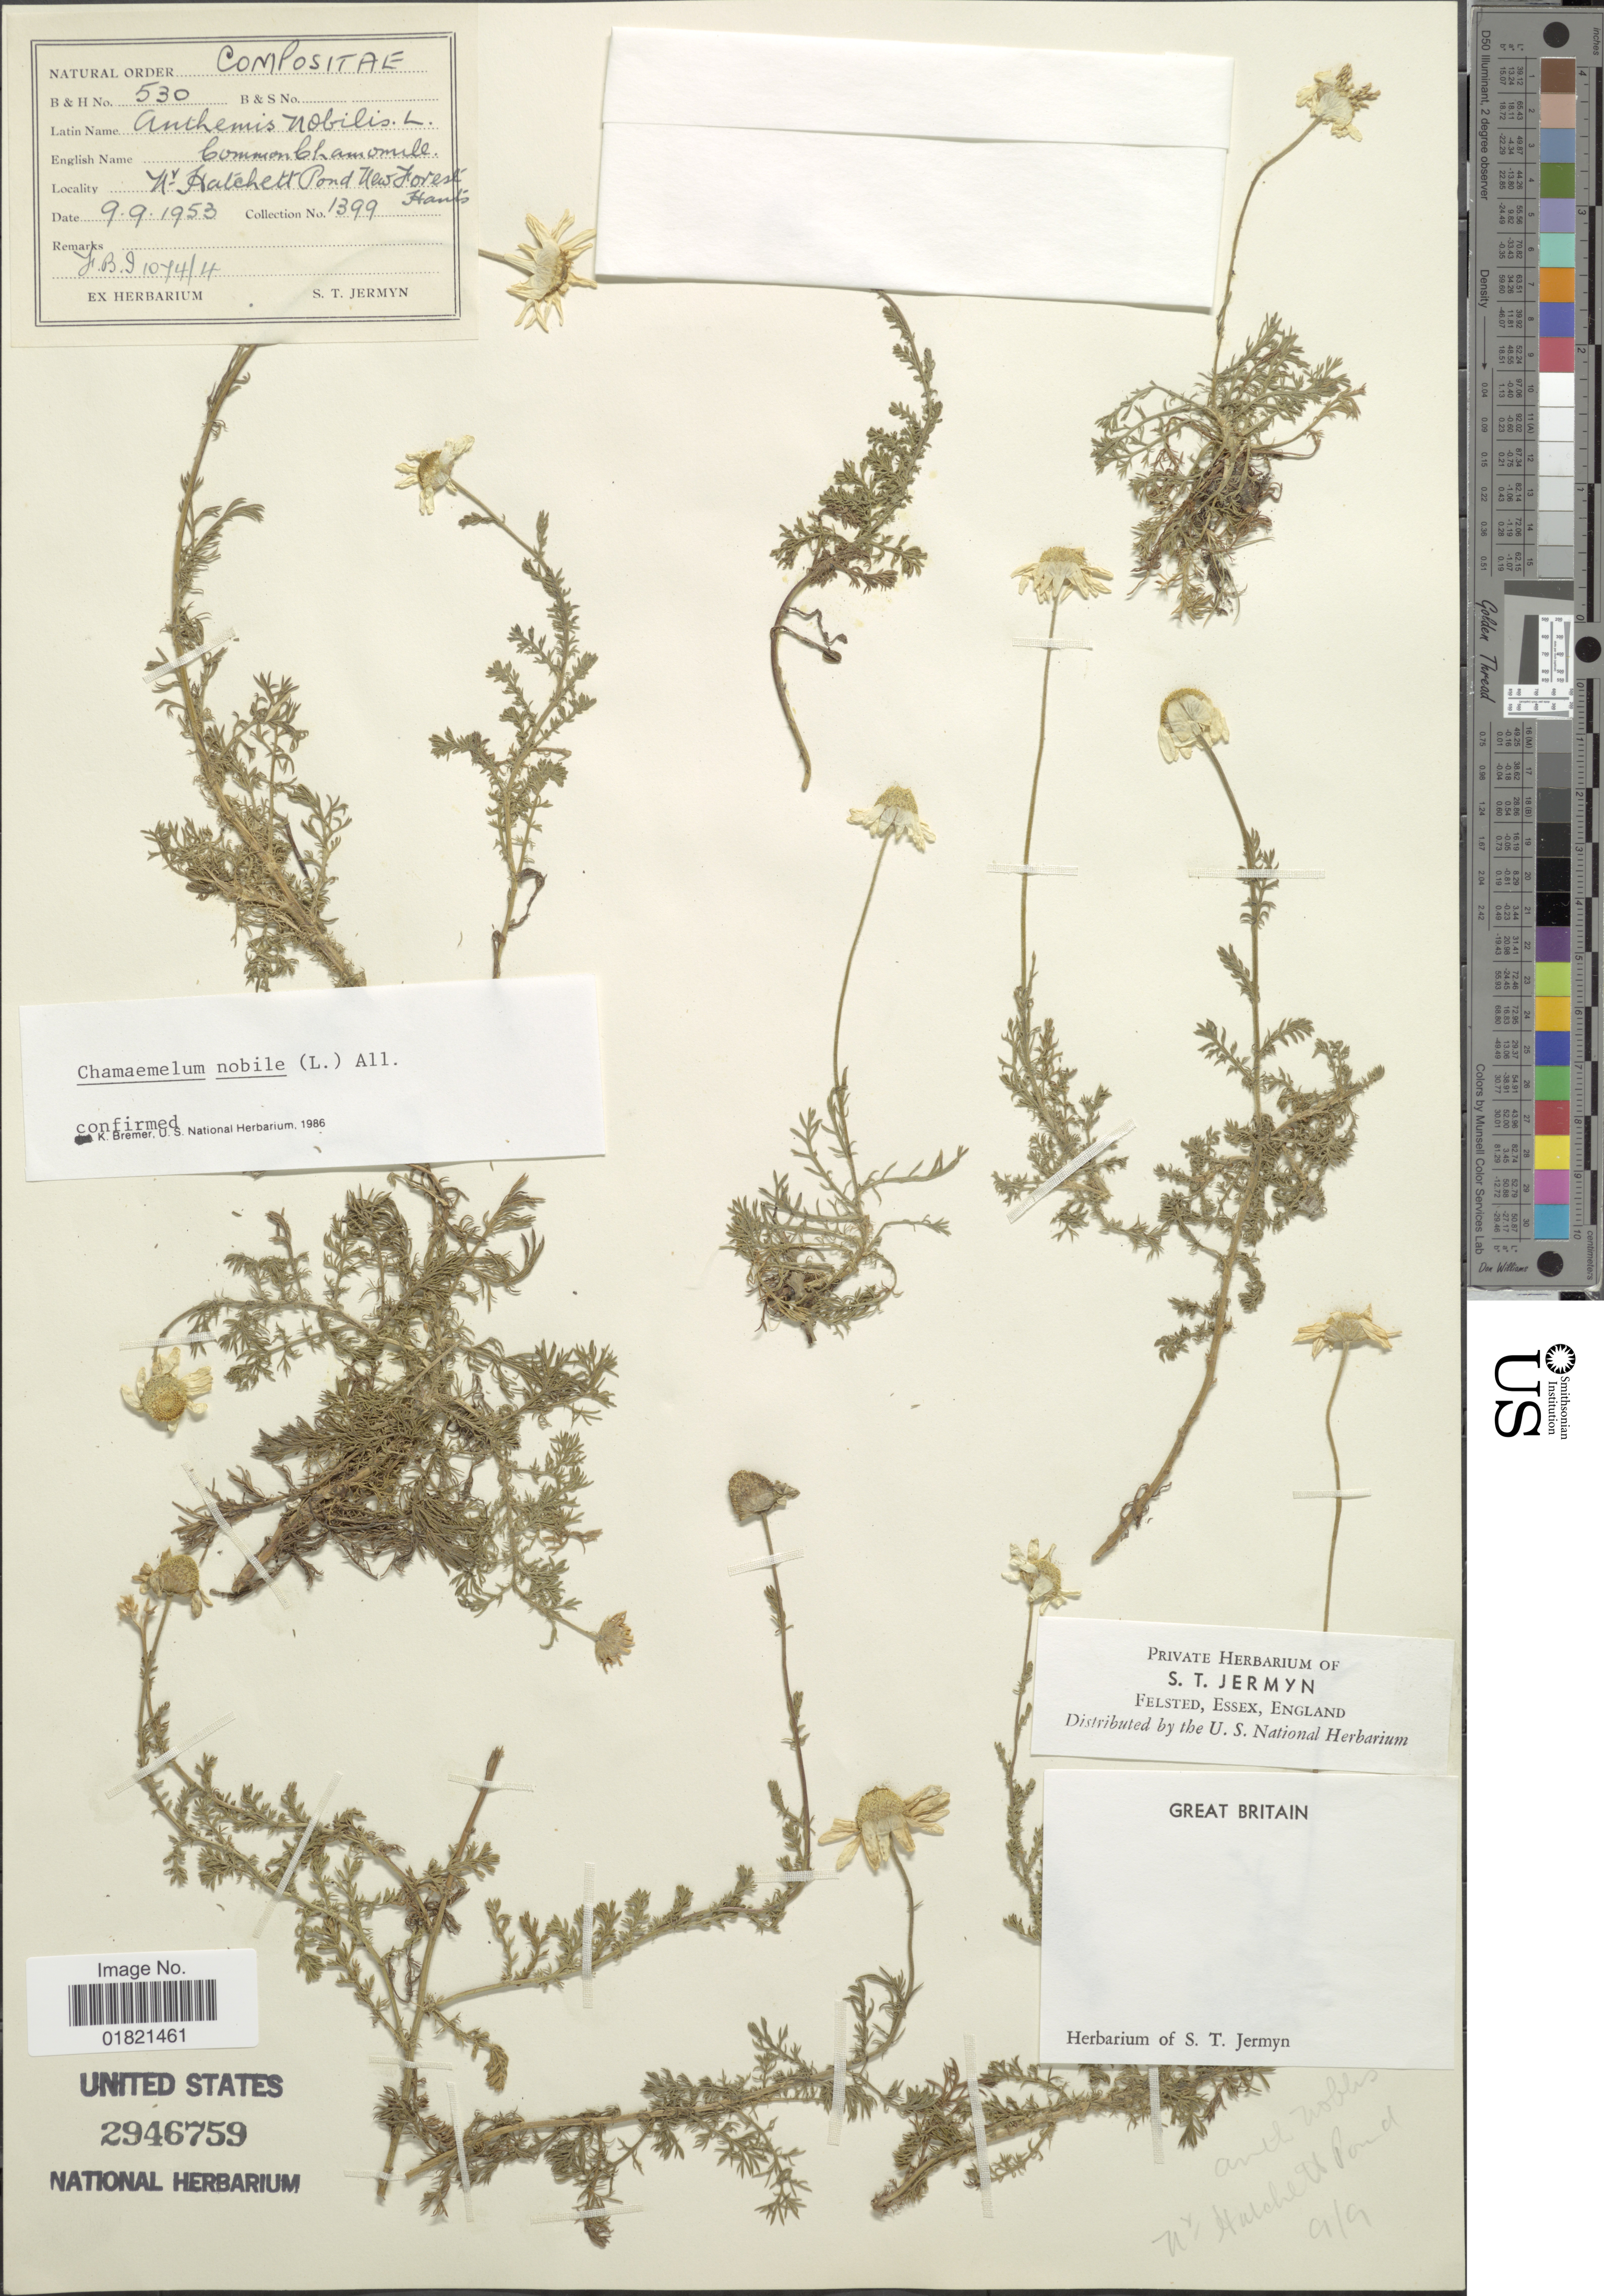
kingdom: Plantae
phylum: Tracheophyta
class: Magnoliopsida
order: Asterales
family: Asteraceae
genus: Chamaemelum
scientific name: Chamaemelum nobile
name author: (L.) All.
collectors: S. Jermyn (herbarium)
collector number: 1399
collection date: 1953-09-09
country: United Kingdom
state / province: England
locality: Great Britain, Nv Hatchett Pond New Forest Hants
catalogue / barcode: US 2946759